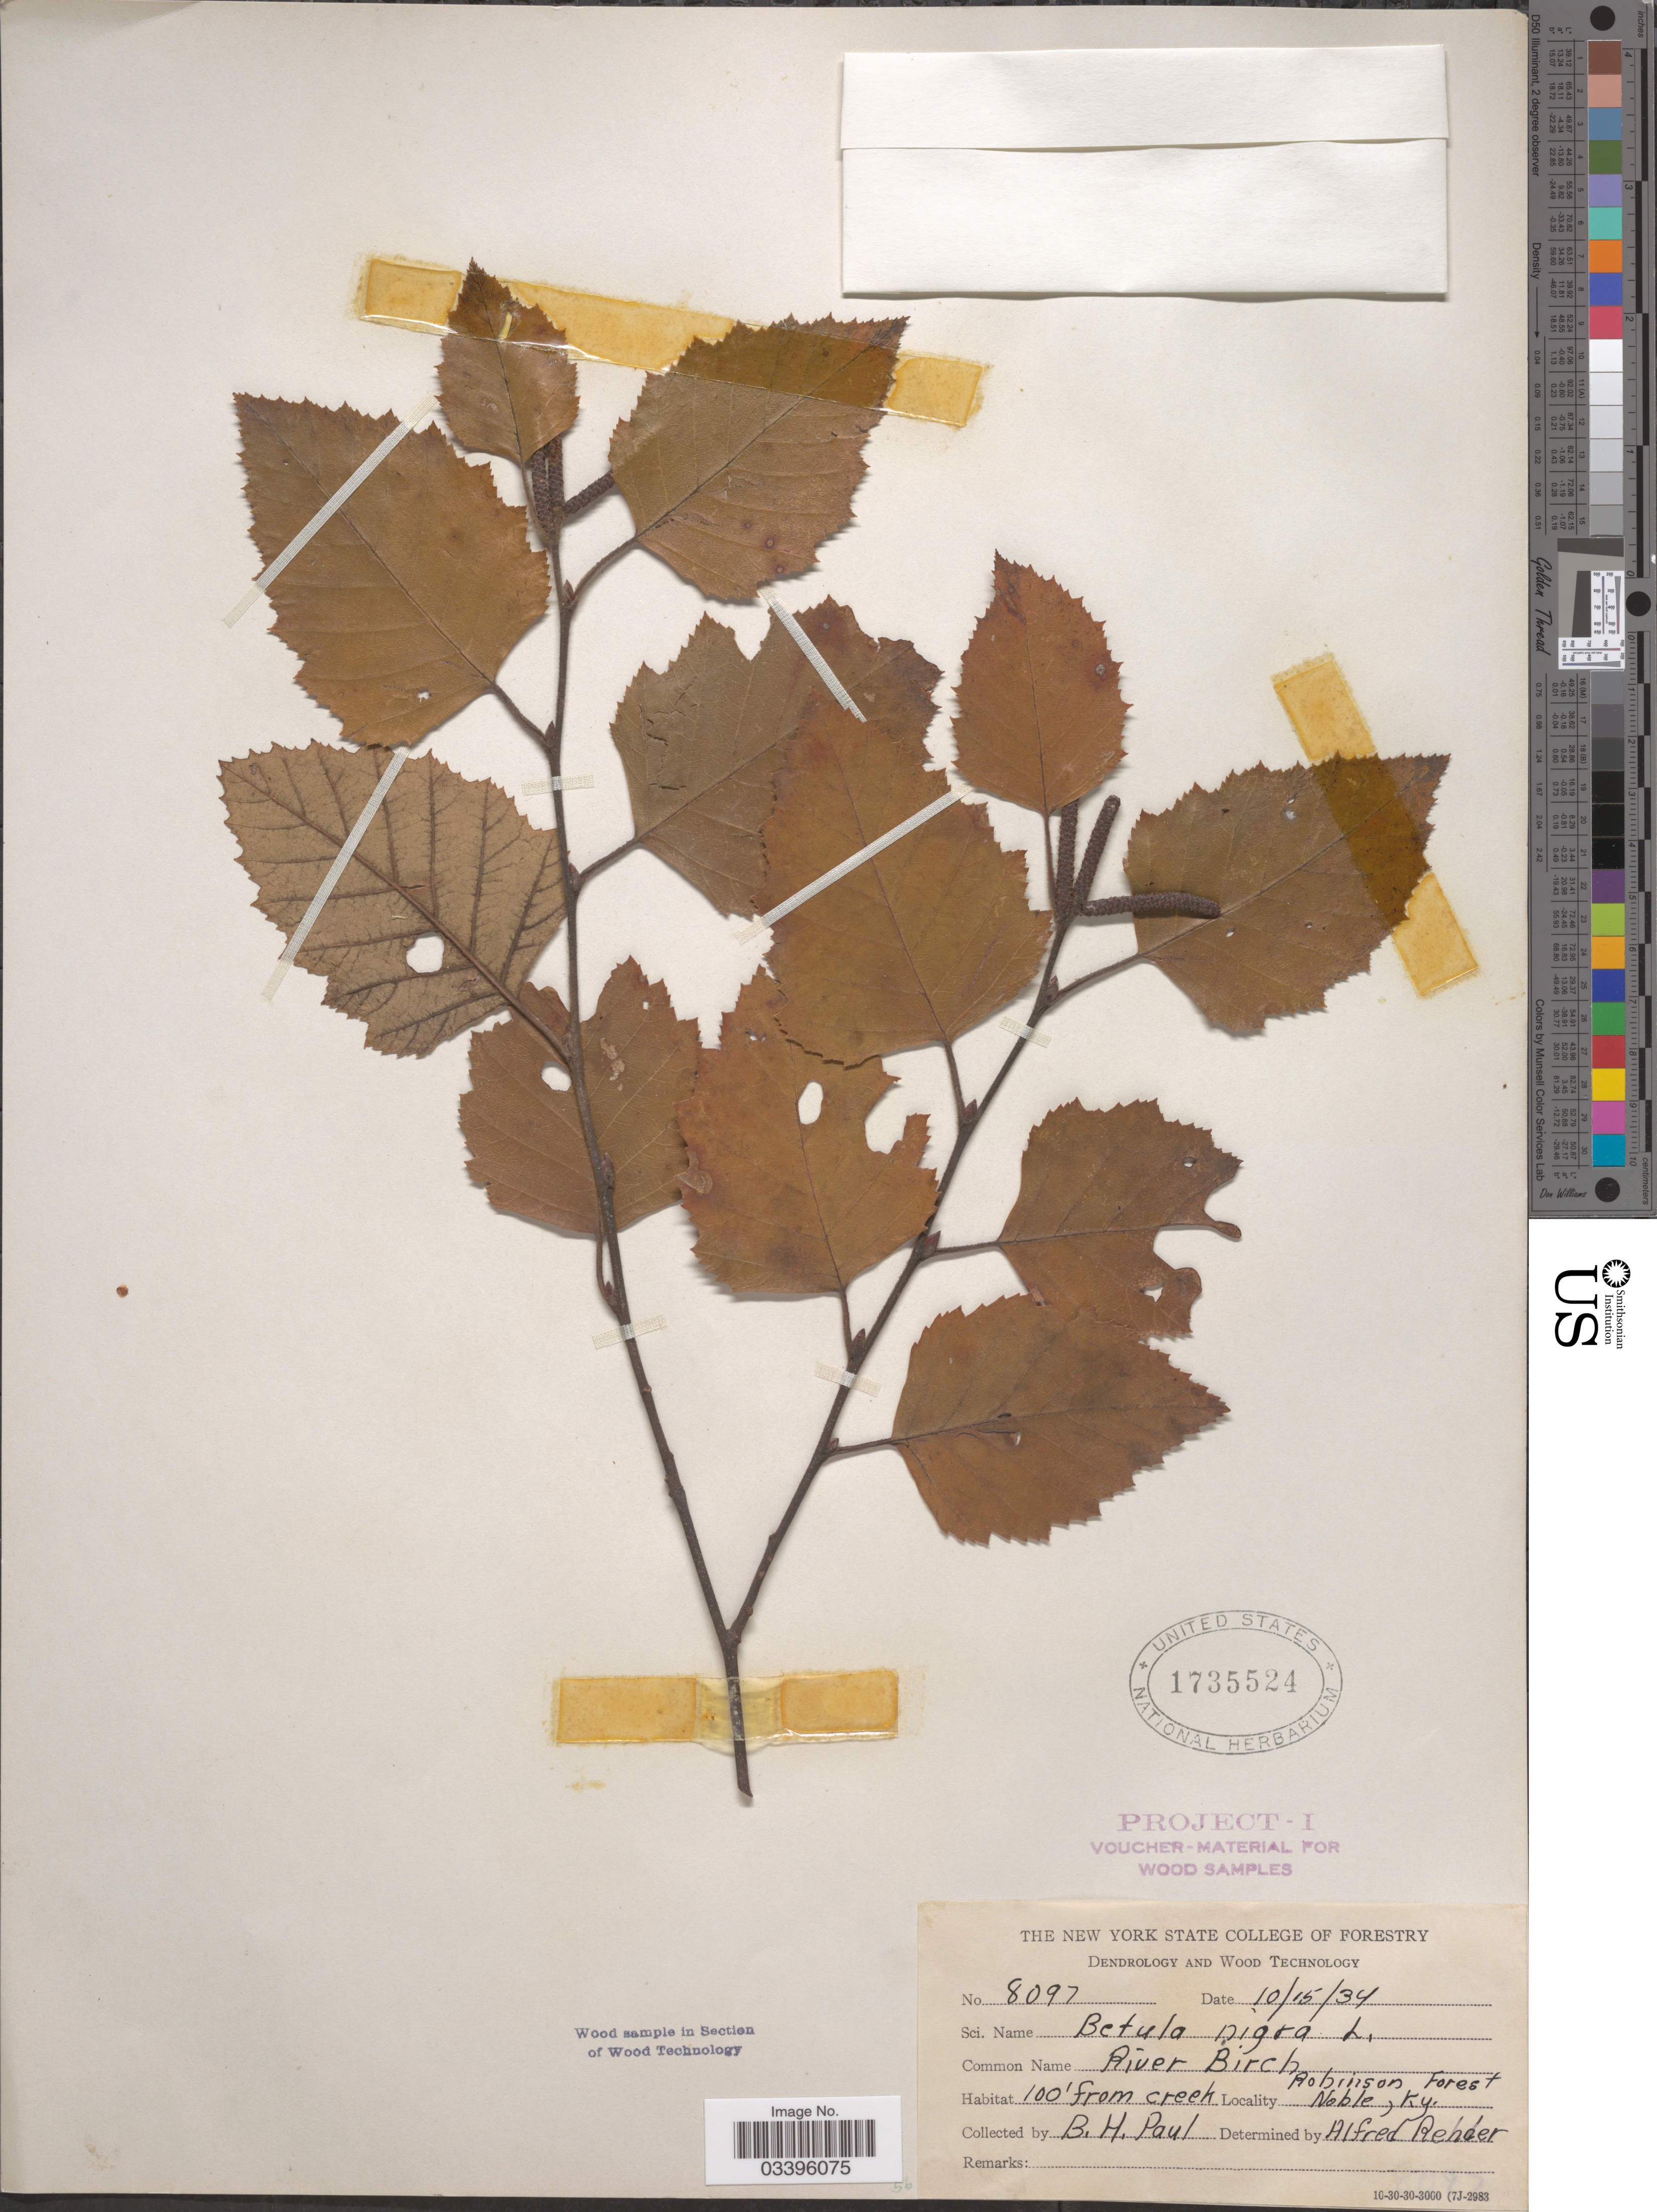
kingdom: Plantae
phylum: Tracheophyta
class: Magnoliopsida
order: Fagales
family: Betulaceae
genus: Betula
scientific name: Betula nigra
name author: L.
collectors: B. Paul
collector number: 8097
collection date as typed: Transcribed d/m/y: 15/10/34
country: United States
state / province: Kentucky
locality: Robinson Forest, Noble.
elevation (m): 30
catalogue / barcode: US 1735524